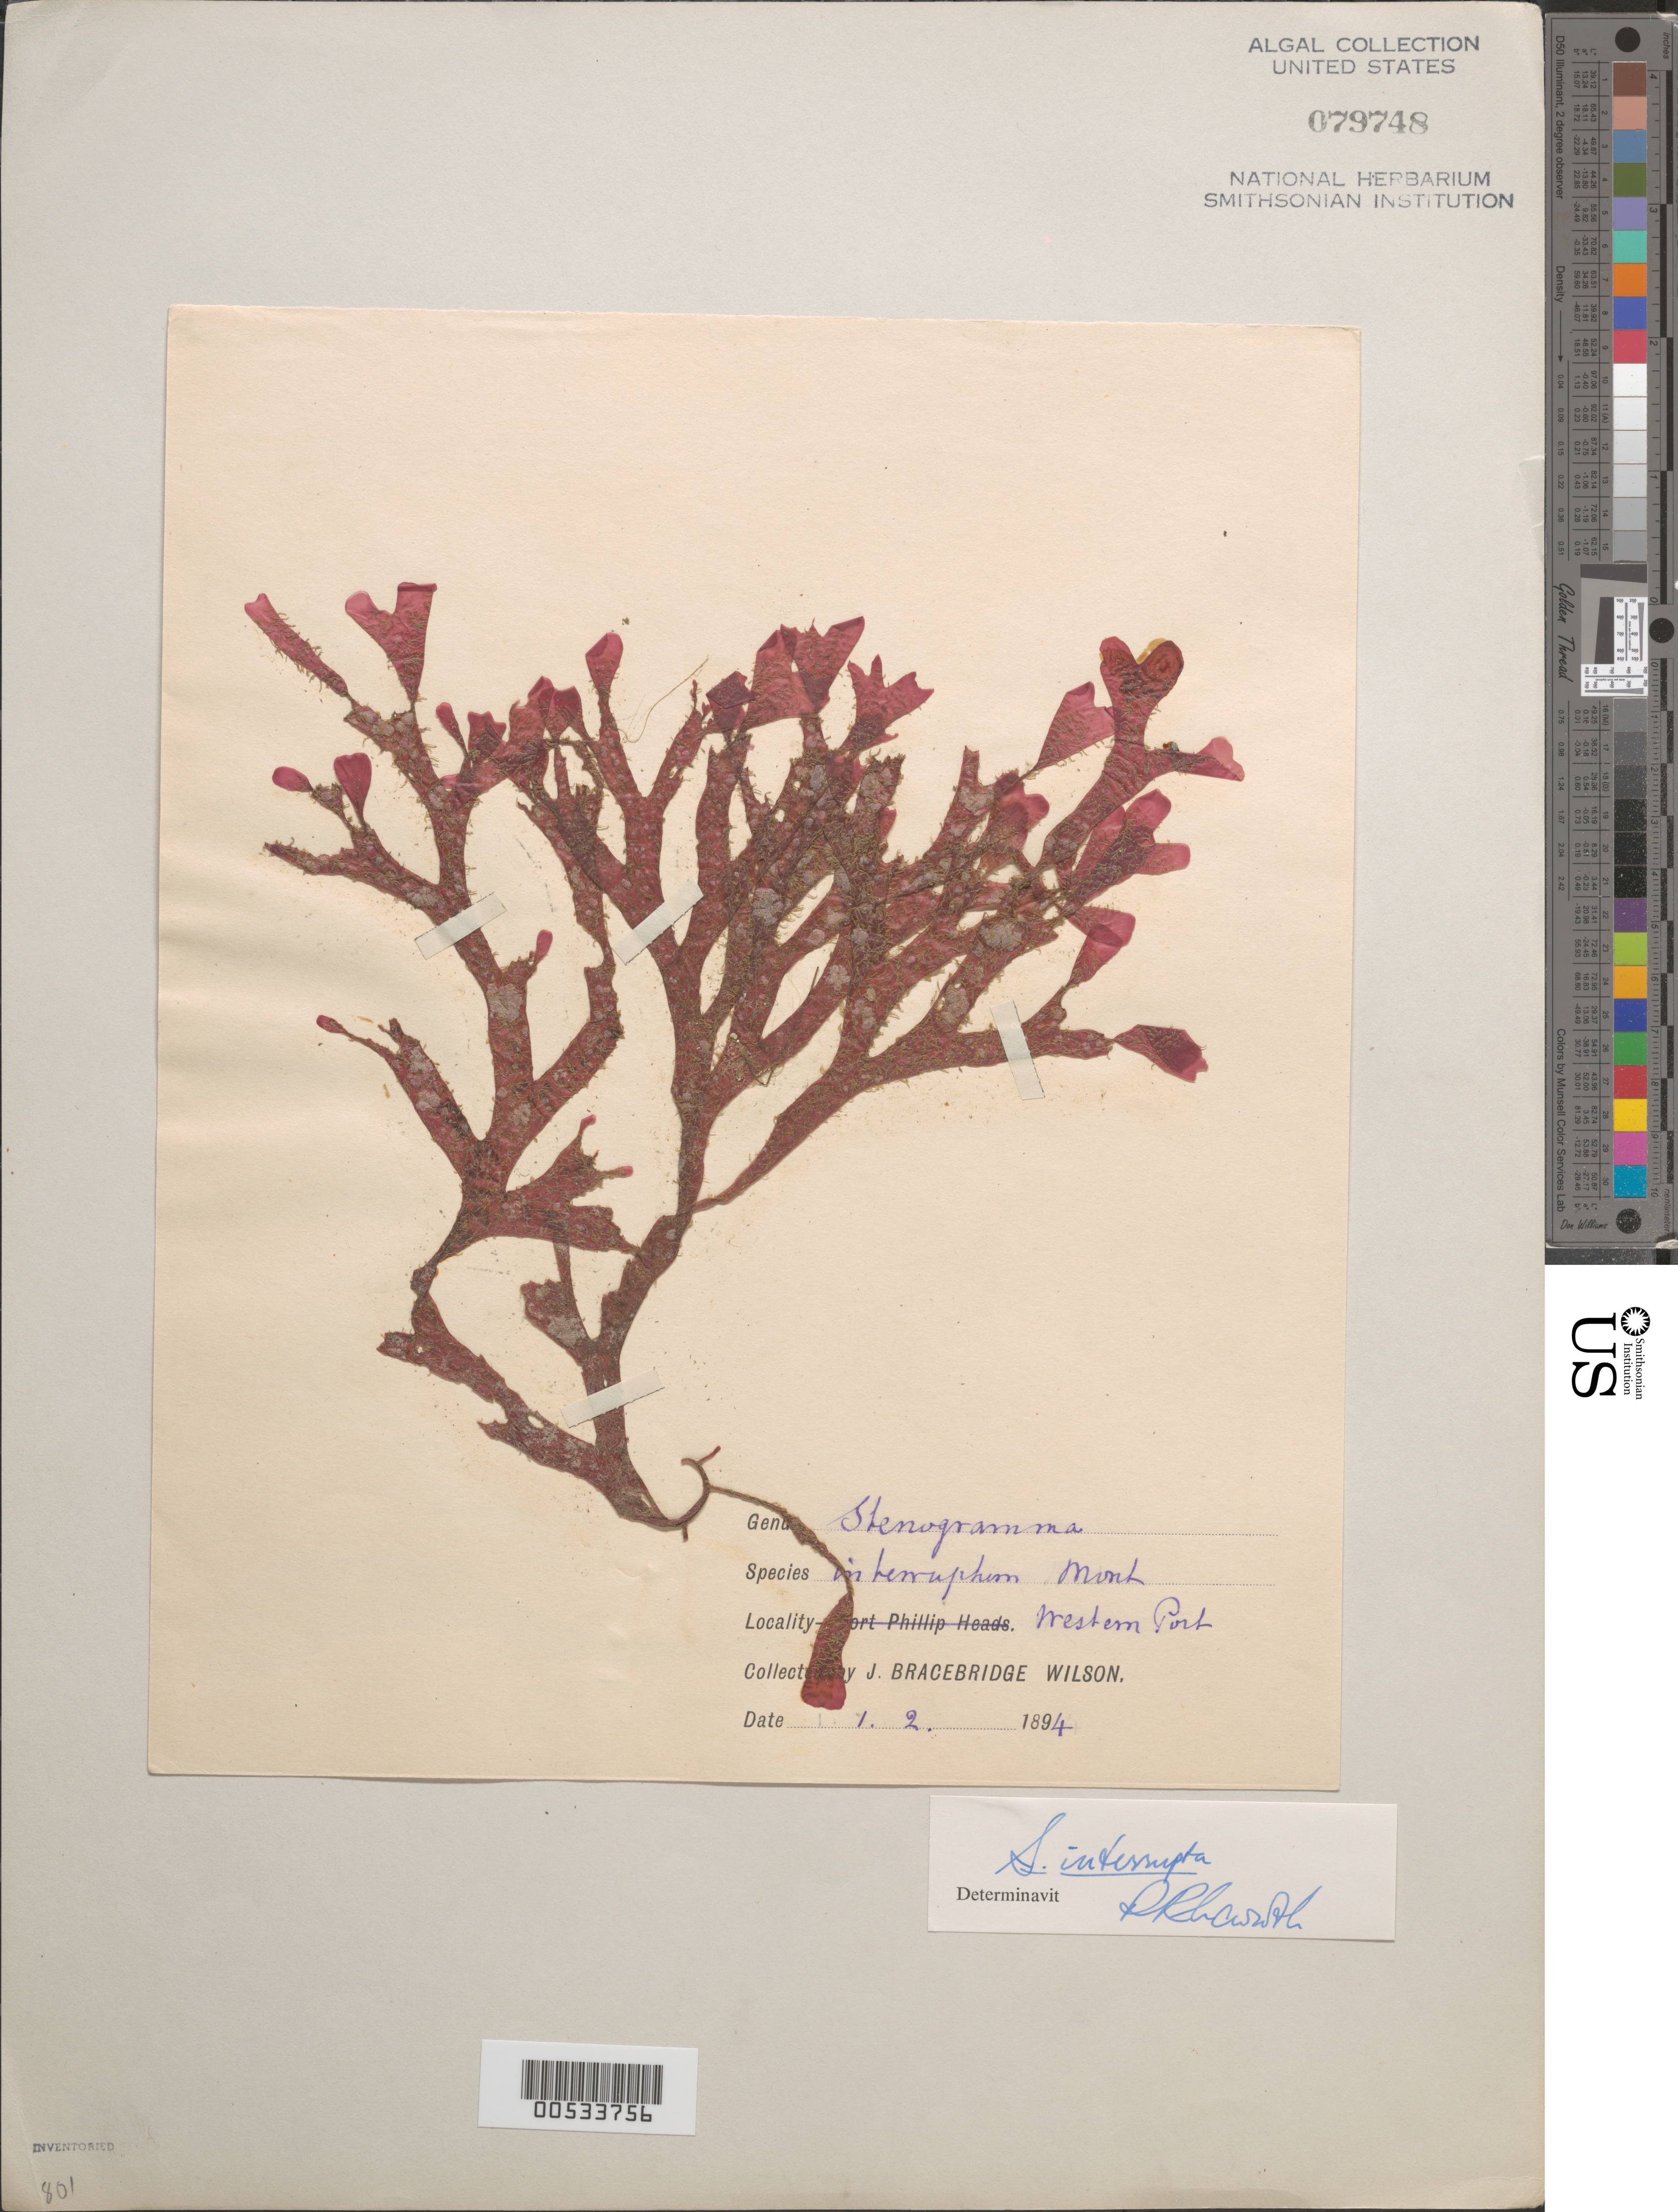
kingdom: Plantae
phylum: Rhodophyta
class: Florideophyceae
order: Gigartinales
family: Phyllophoraceae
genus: Stenogramma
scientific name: Stenogramma interruptum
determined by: Newroth, P. R.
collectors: J. B. Wilson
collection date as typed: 01 Feb 1894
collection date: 1894-02-01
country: Australia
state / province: Victoria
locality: Western Port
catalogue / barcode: US 79748